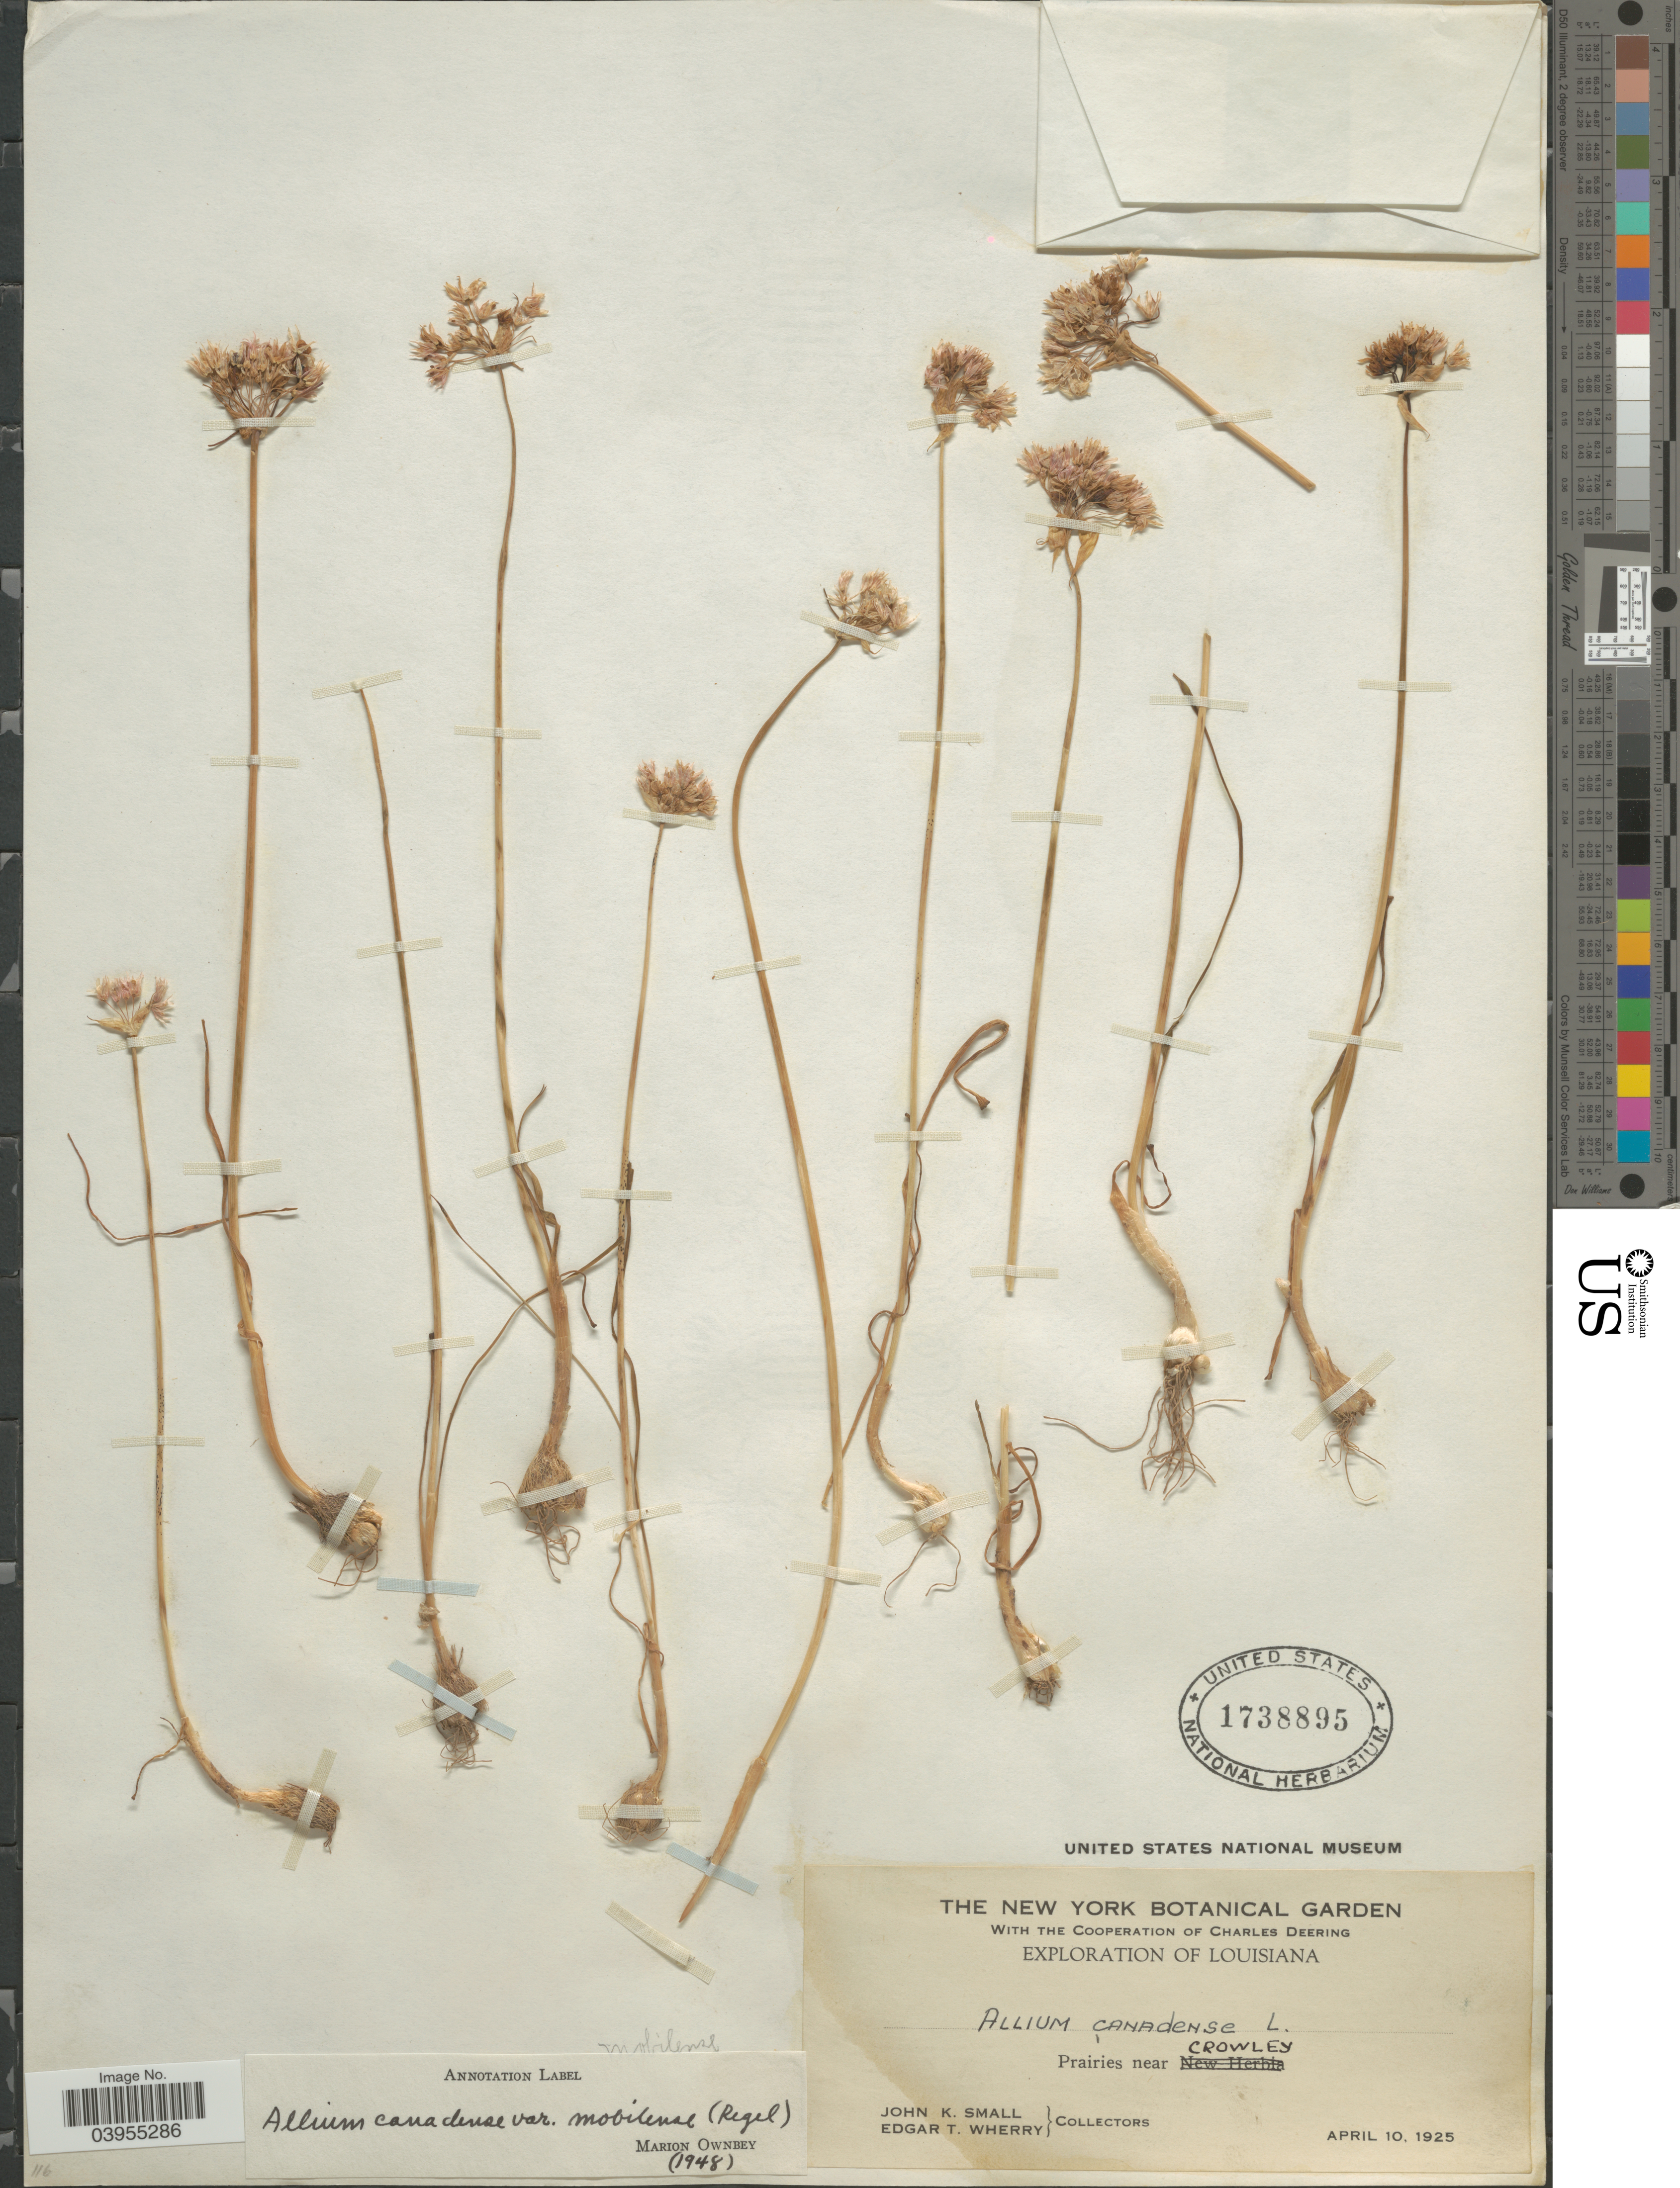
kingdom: Plantae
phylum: Tracheophyta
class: Liliopsida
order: Asparagales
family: Amaryllidaceae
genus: Allium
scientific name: Allium canadense var. mobilense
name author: (Regel) Traub & Ownbey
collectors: J. K. Small & E. T. Wherry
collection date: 1925-04-10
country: United States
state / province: Louisiana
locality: Prairies near Crowley.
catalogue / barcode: US 1738895